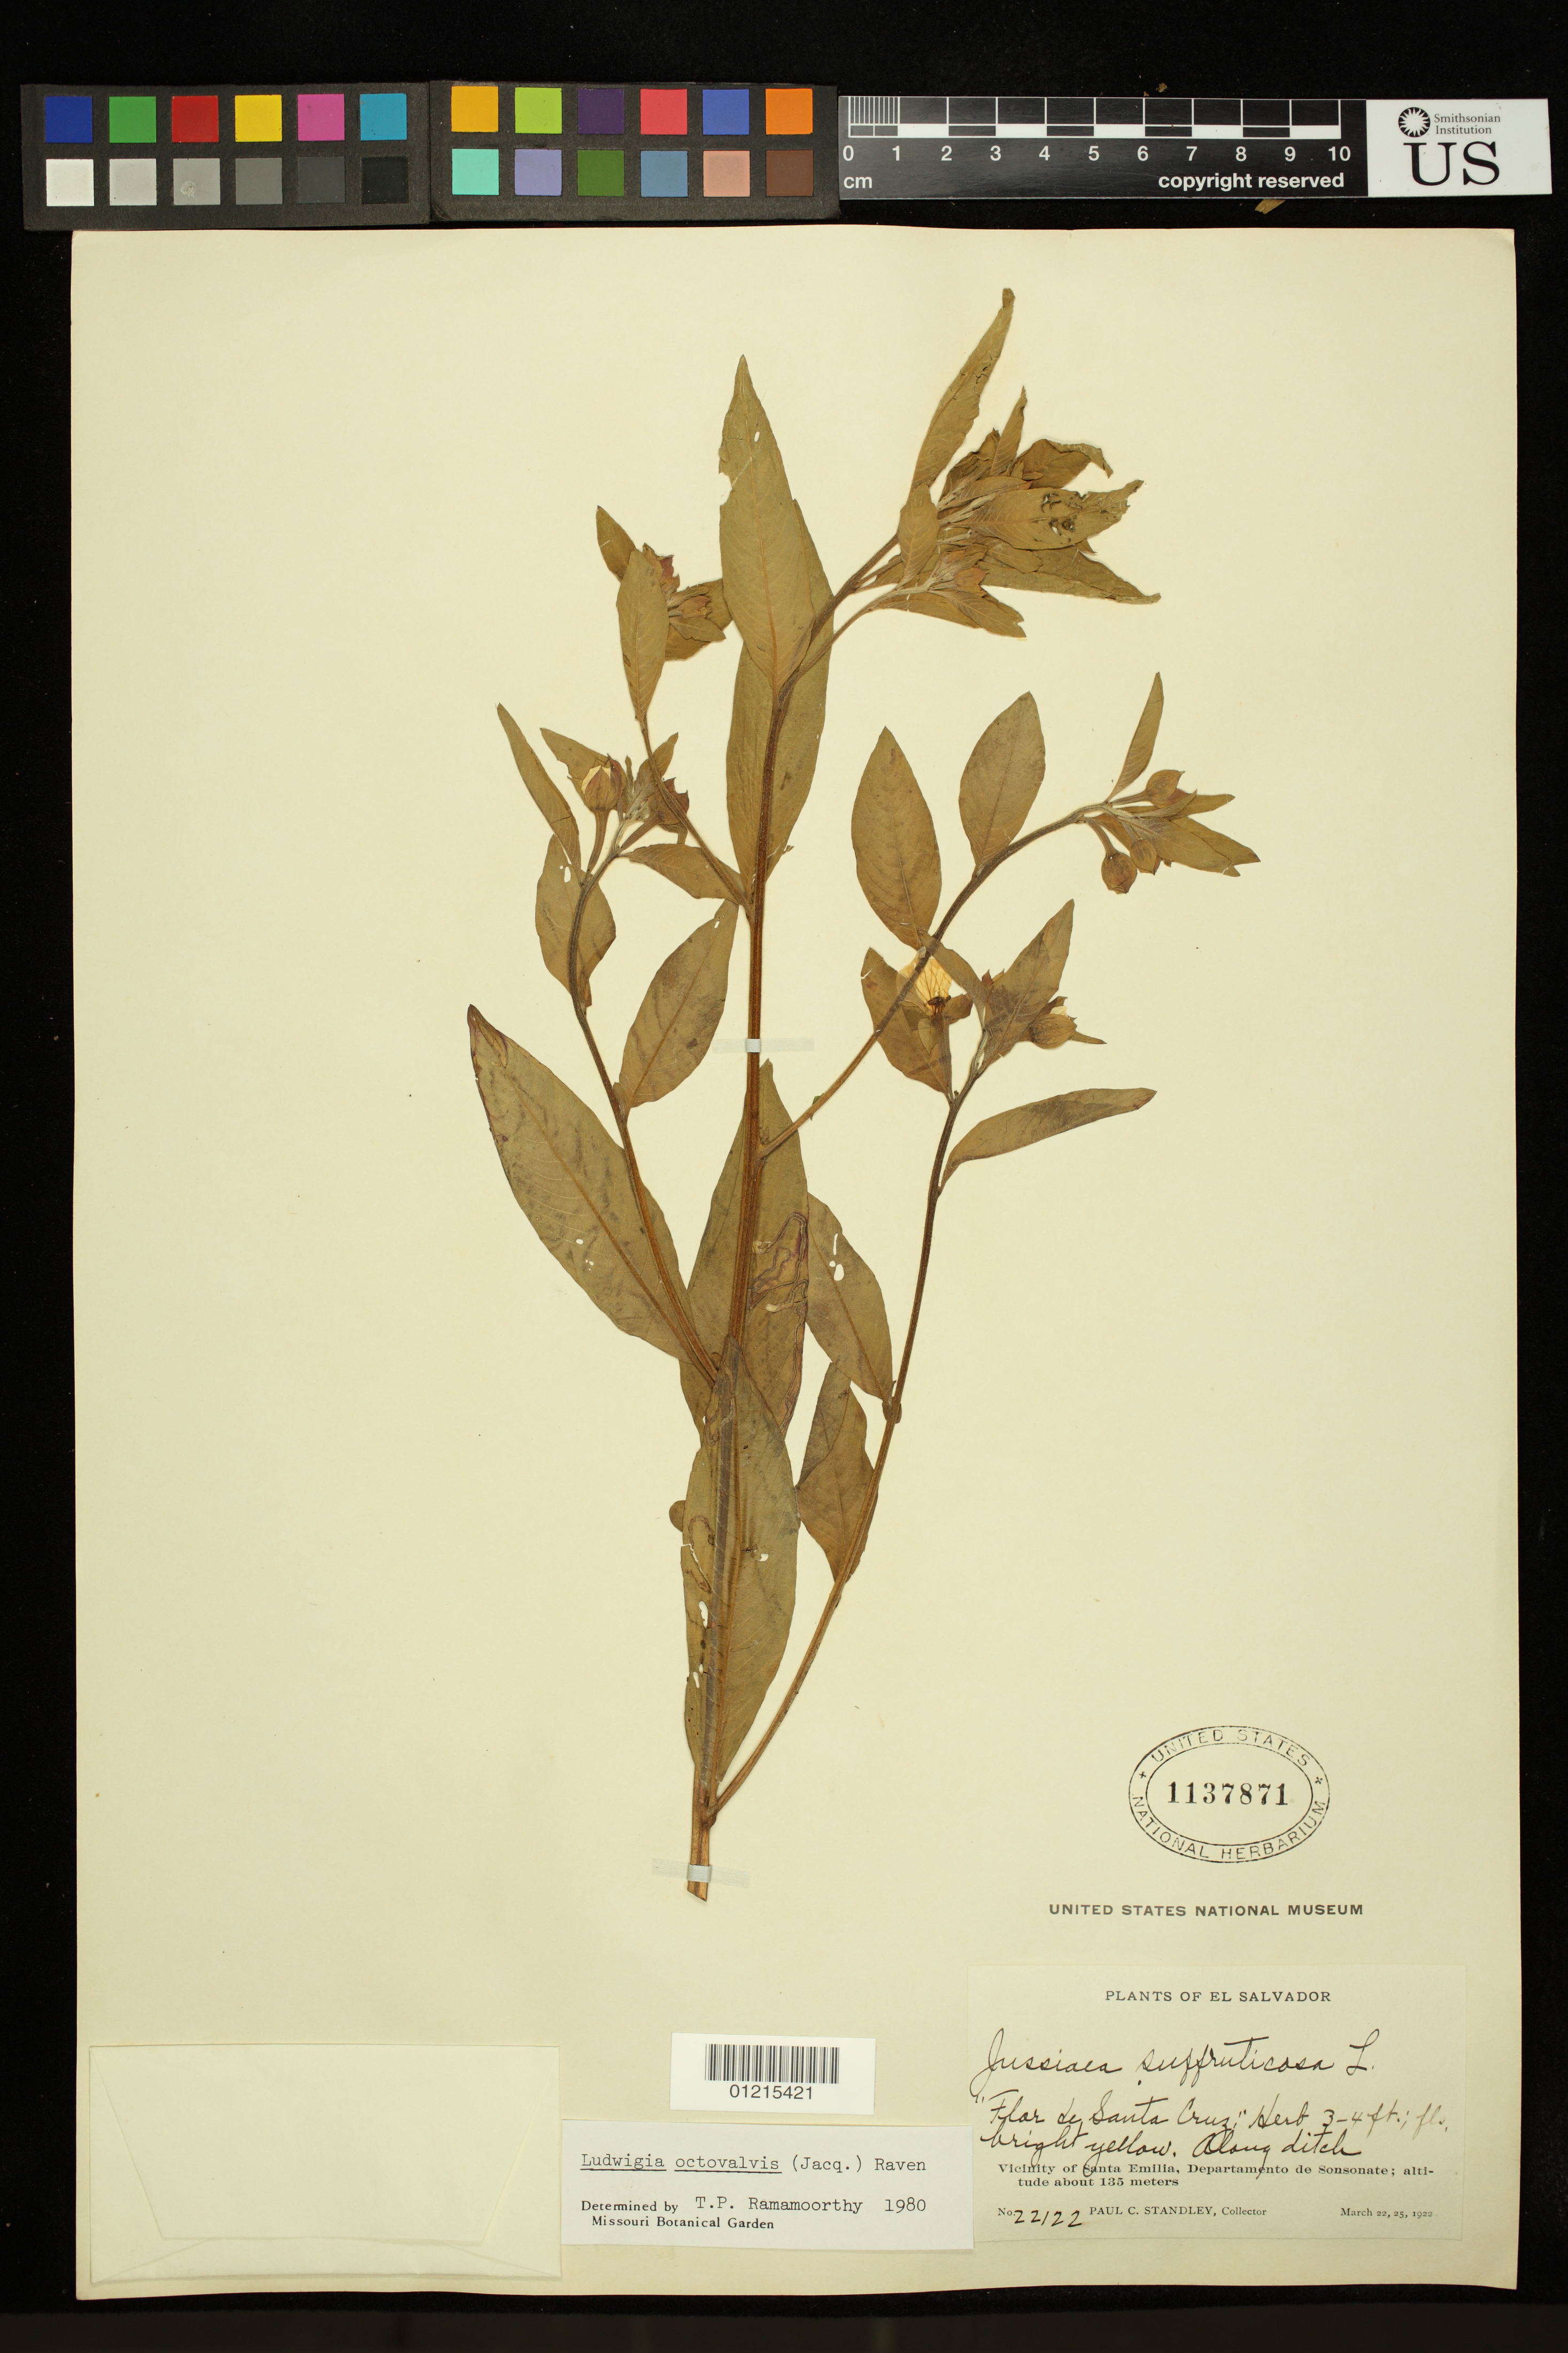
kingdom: Plantae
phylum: Tracheophyta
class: Magnoliopsida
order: Myrtales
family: Onagraceae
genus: Ludwigia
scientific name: Ludwigia octovalvis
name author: (Jacq.) P.H. Raven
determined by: Ramamoorthy, T. P.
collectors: P. C. Standley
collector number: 22122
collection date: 1922-03-22,1922-03-25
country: El Salvador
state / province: Sonsonate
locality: Vicitity of Santa Emilia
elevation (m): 135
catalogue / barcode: US 1137871